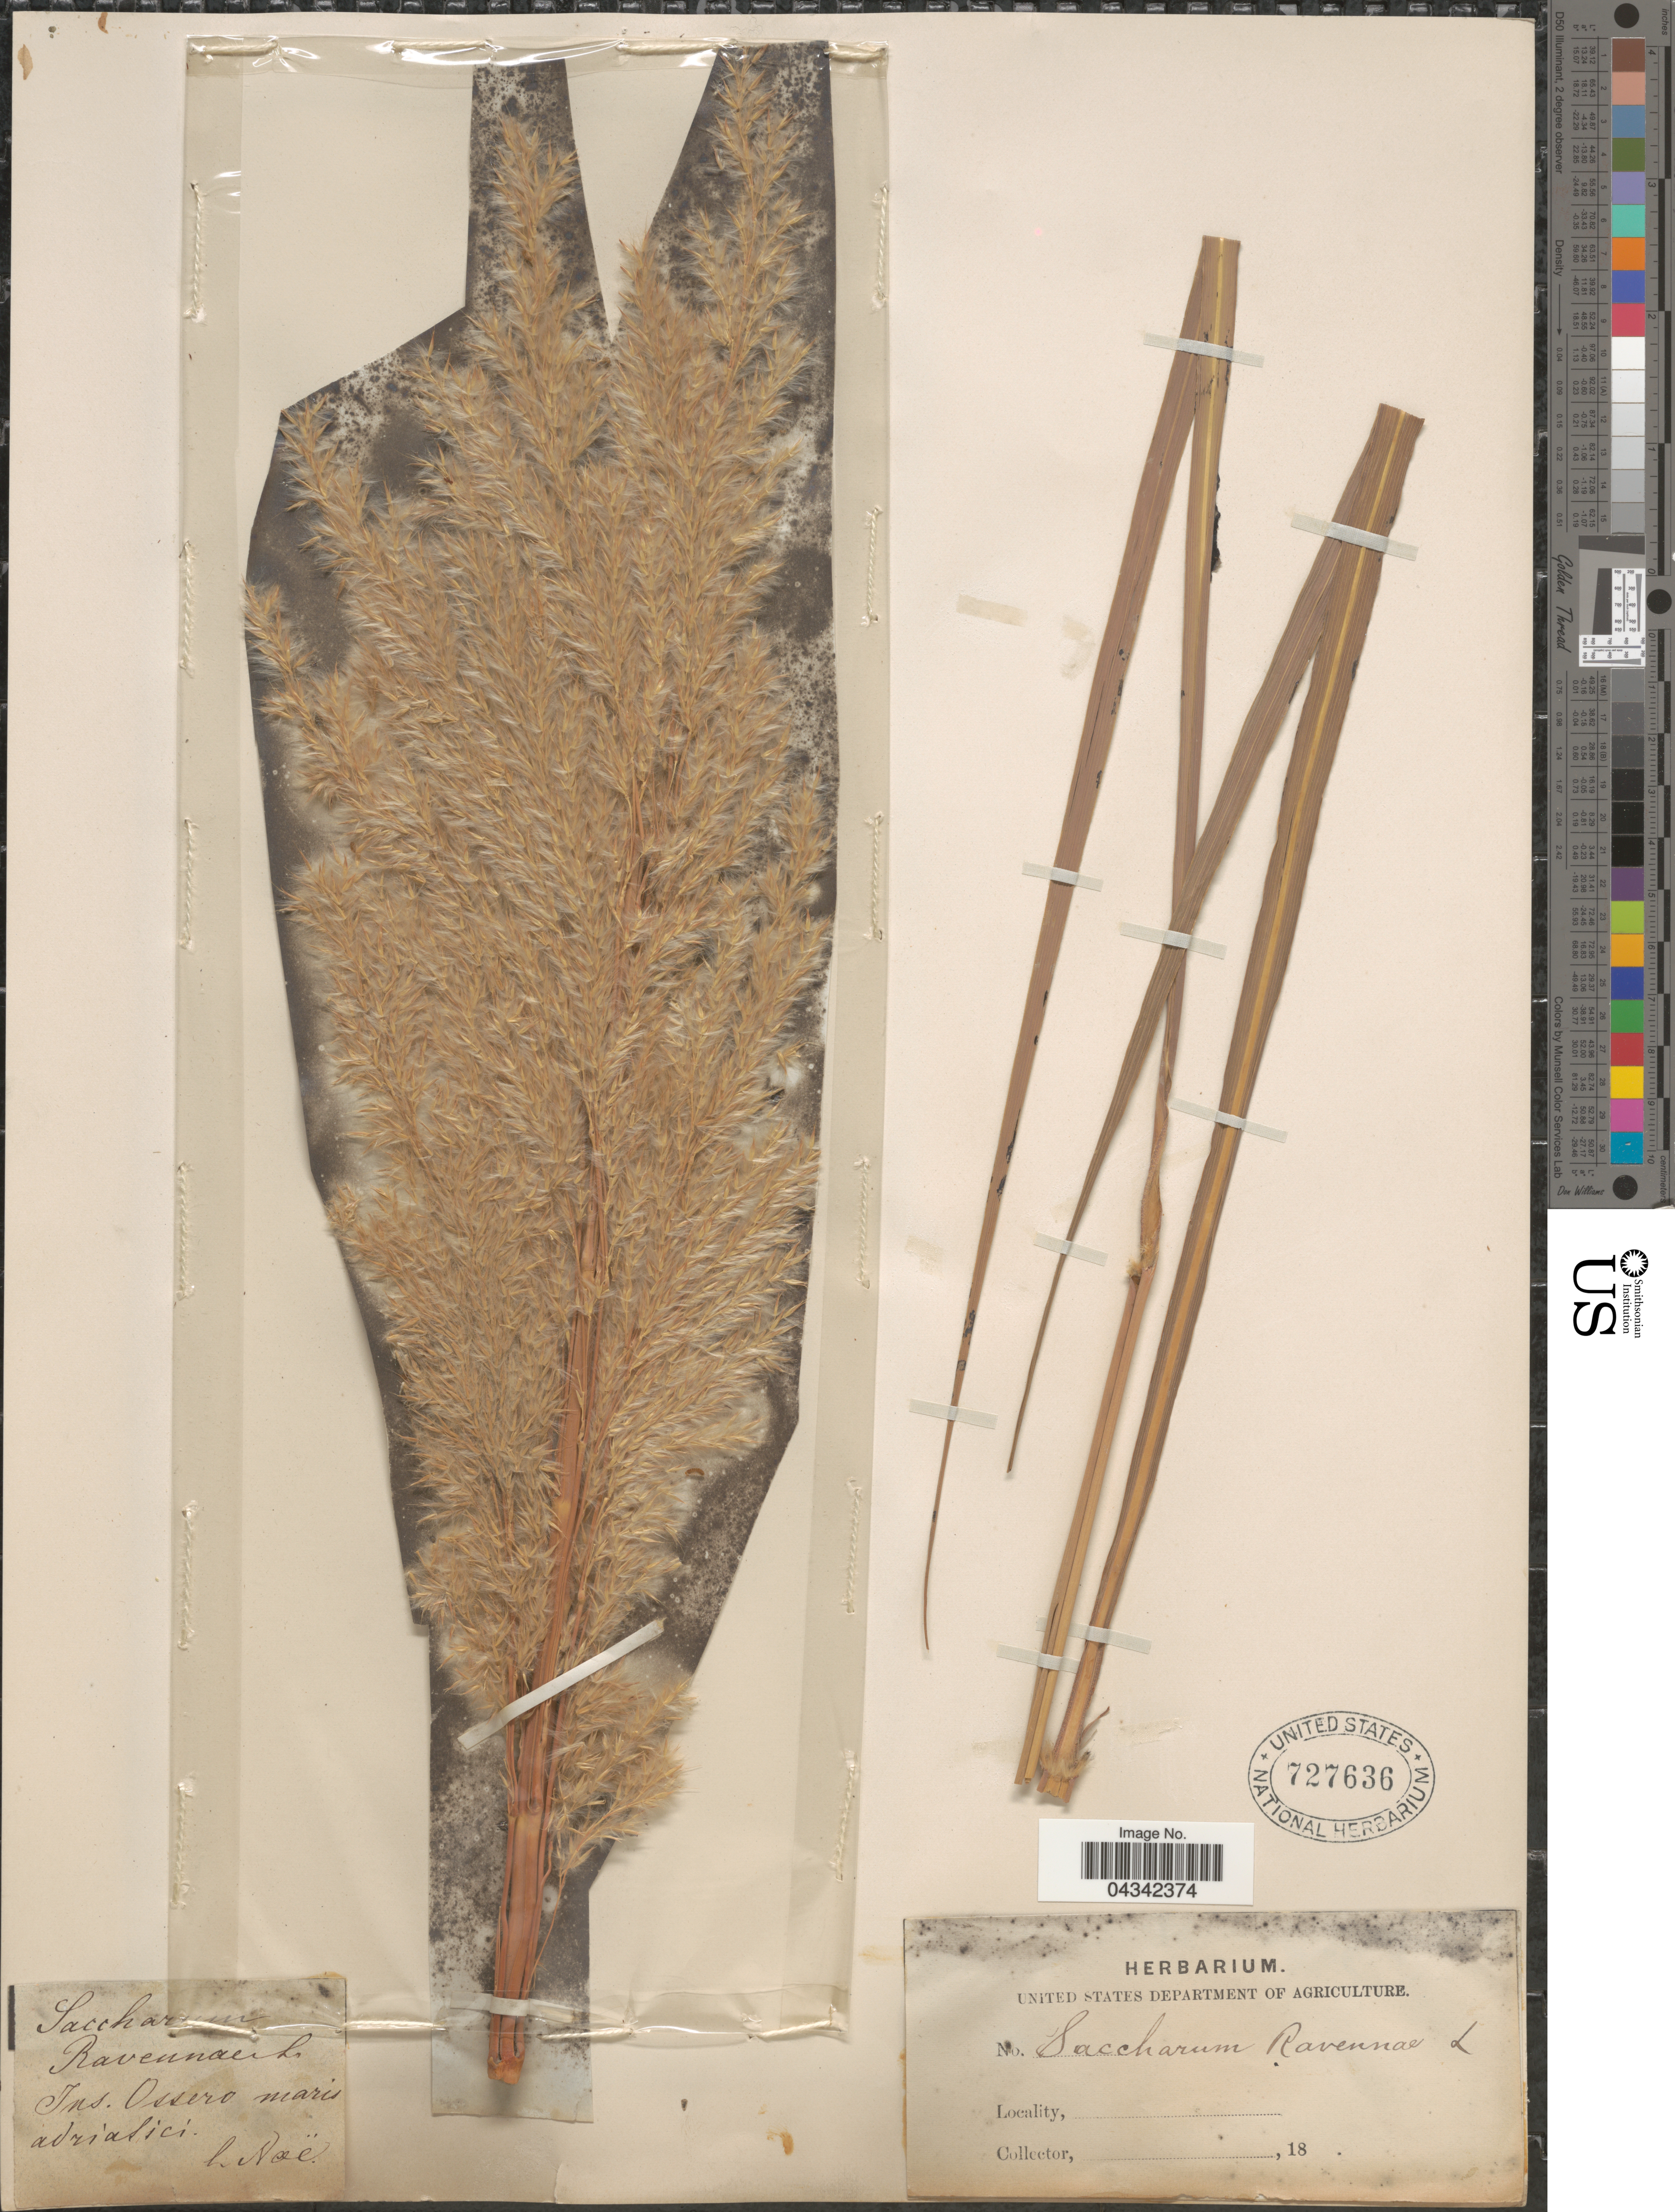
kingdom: Plantae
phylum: Tracheophyta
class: Liliopsida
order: Poales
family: Poaceae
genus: Tripidium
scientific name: Tripidium ravennae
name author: (L.) H. Scholz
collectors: Noë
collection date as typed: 18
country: Croatia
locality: Ins. Ossero maris adrialici.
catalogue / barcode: US 727636